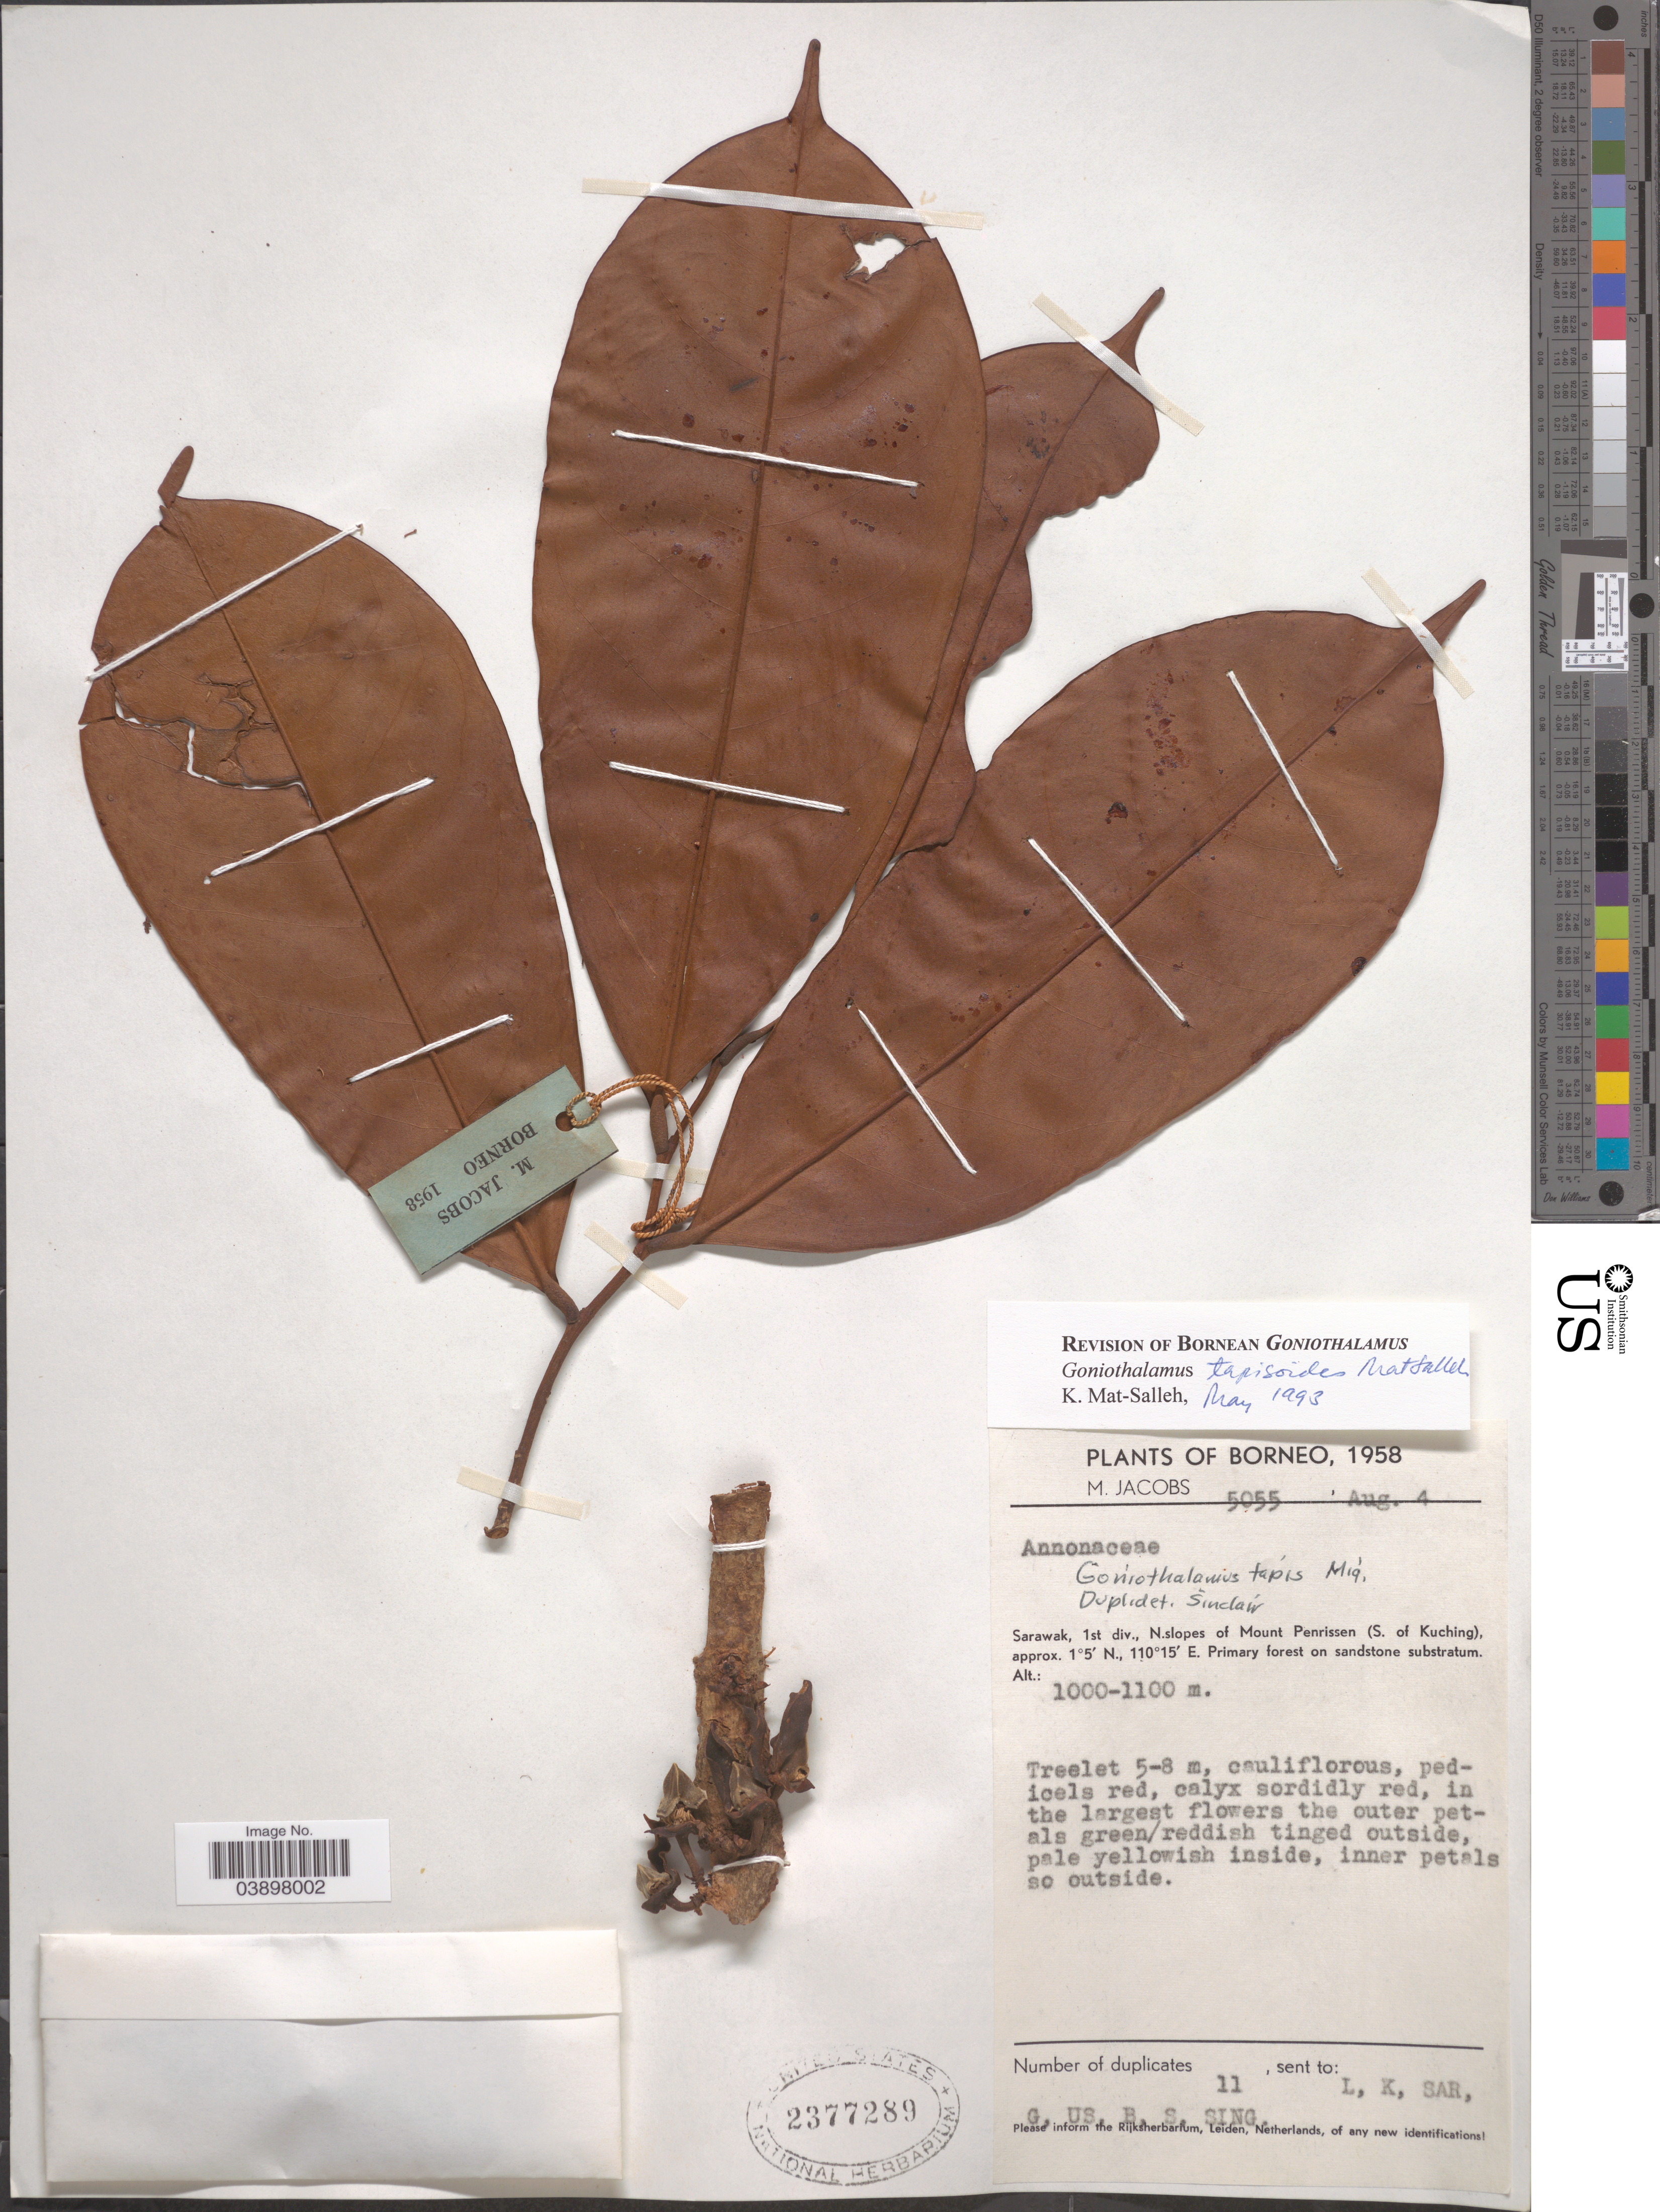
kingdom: Plantae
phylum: Tracheophyta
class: Magnoliopsida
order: Magnoliales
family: Annonaceae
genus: Goniothalamus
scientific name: Goniothalamus tapisoides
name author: Mat-Salleh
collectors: M. Jacobs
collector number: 5055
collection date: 1958-08-04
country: Malaysia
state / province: Sarawak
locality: Borneo. 1st div., N.slopes of Mount Penrissen (S. of Kuching).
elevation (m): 1000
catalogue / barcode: US 2377289